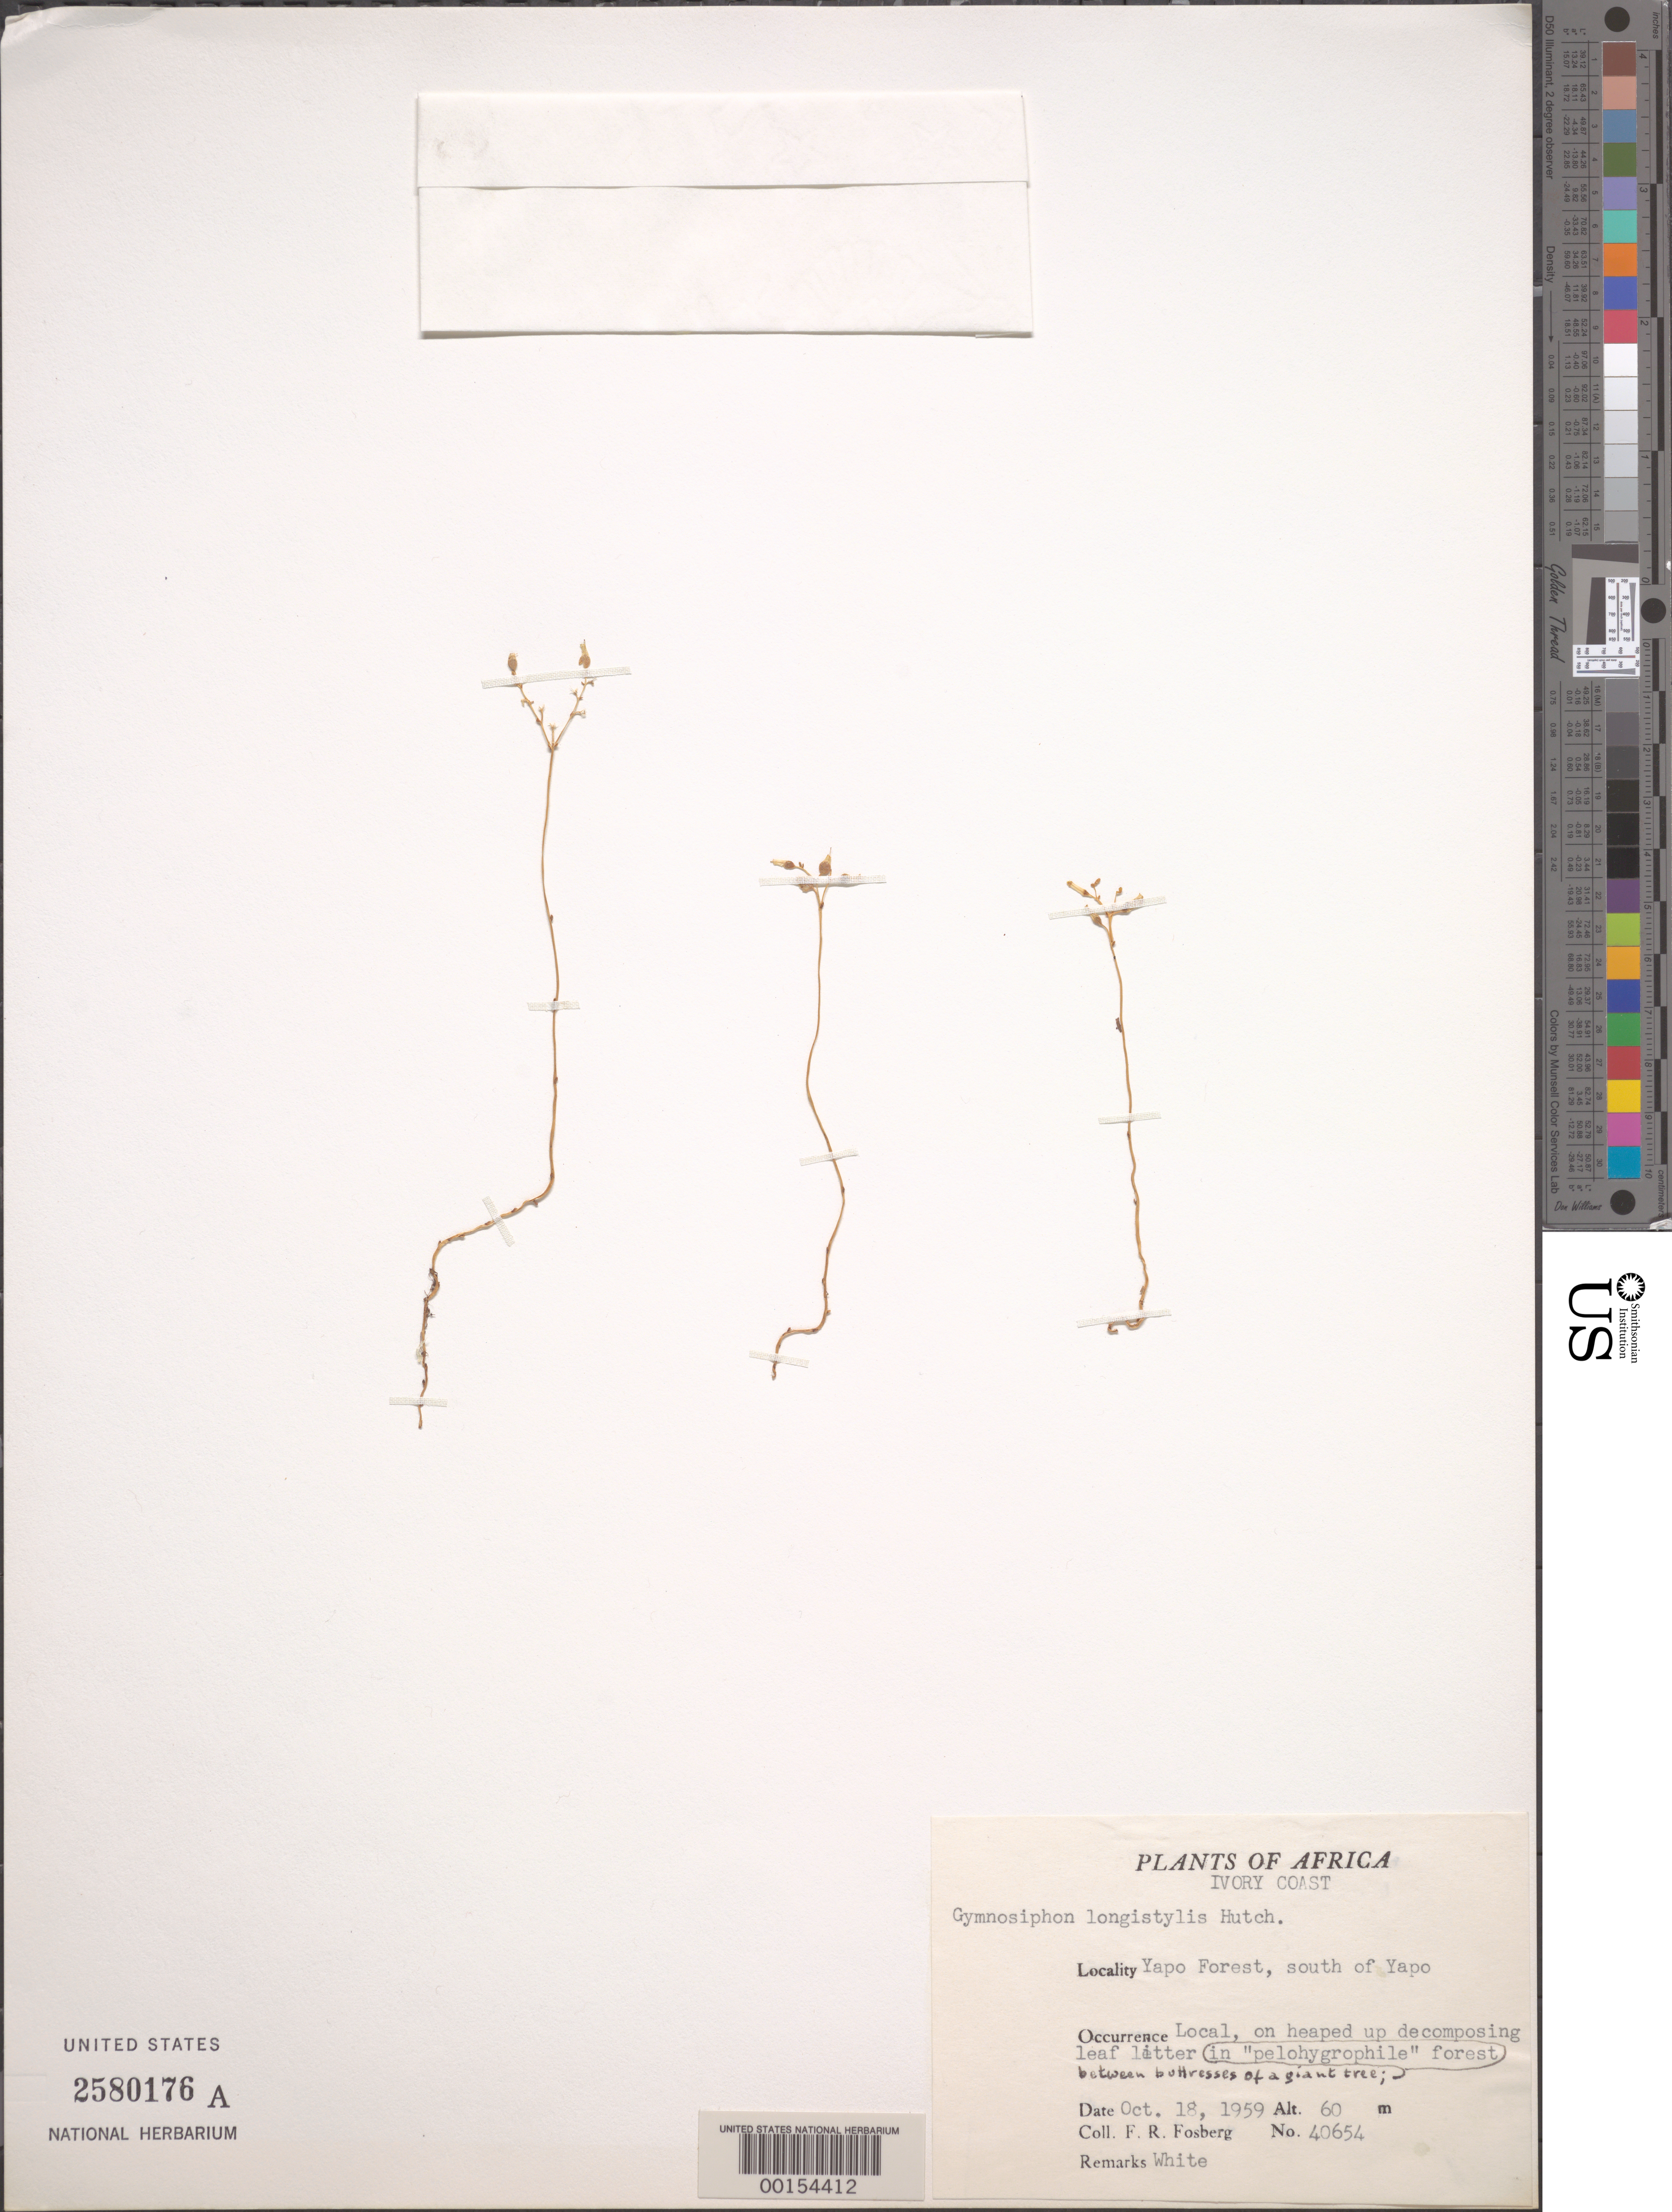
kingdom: Plantae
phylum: Tracheophyta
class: Liliopsida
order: Dioscoreales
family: Burmanniaceae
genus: Gymnosiphon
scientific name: Gymnosiphon longistylus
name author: (Benth.) Hutch.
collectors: F. R. Fosberg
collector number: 40654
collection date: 1959-10-18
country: Ivory Coast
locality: Yapo Forest, south of Yapo.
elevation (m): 60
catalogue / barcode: US 2580176A